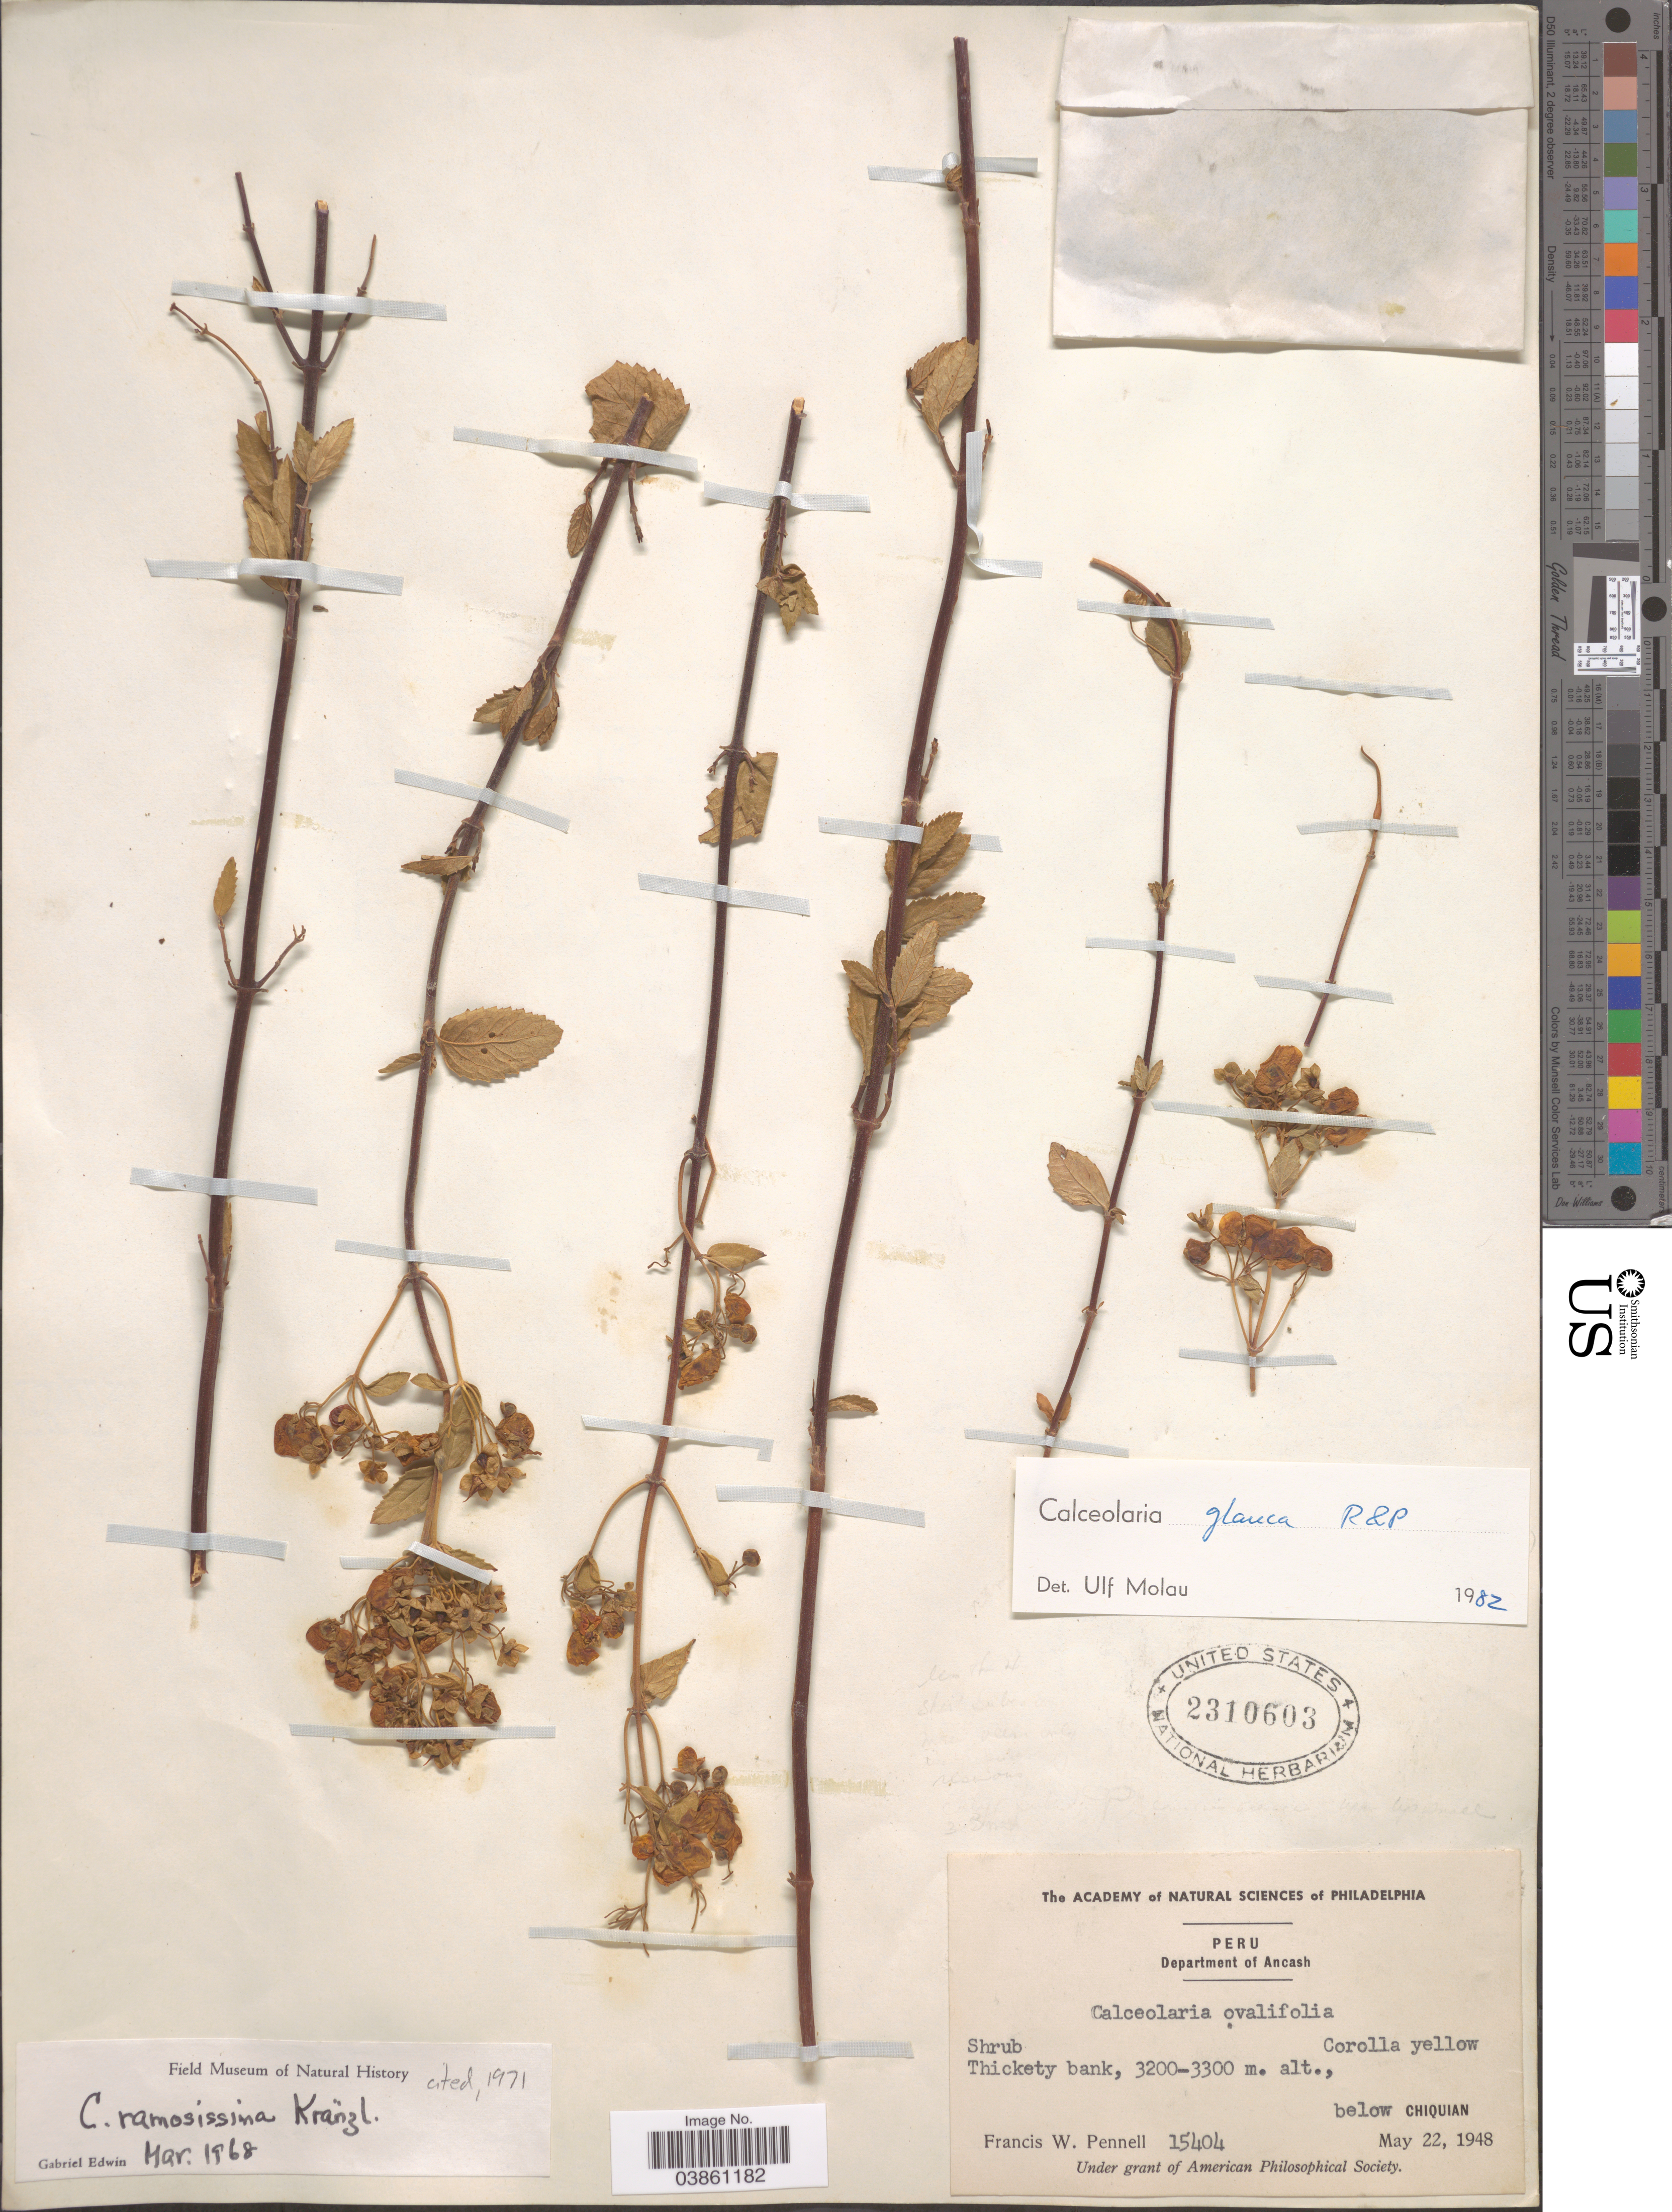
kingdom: Plantae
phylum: Tracheophyta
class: Magnoliopsida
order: Lamiales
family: Calceolariaceae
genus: Calceolaria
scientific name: Calceolaria glauca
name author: Ruiz & Pav.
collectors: F. W. Pennell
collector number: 15404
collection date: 1948-05-22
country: Peru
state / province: Ancash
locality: Department of Ancash. Below Chiquian.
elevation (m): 3200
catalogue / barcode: US 2310603